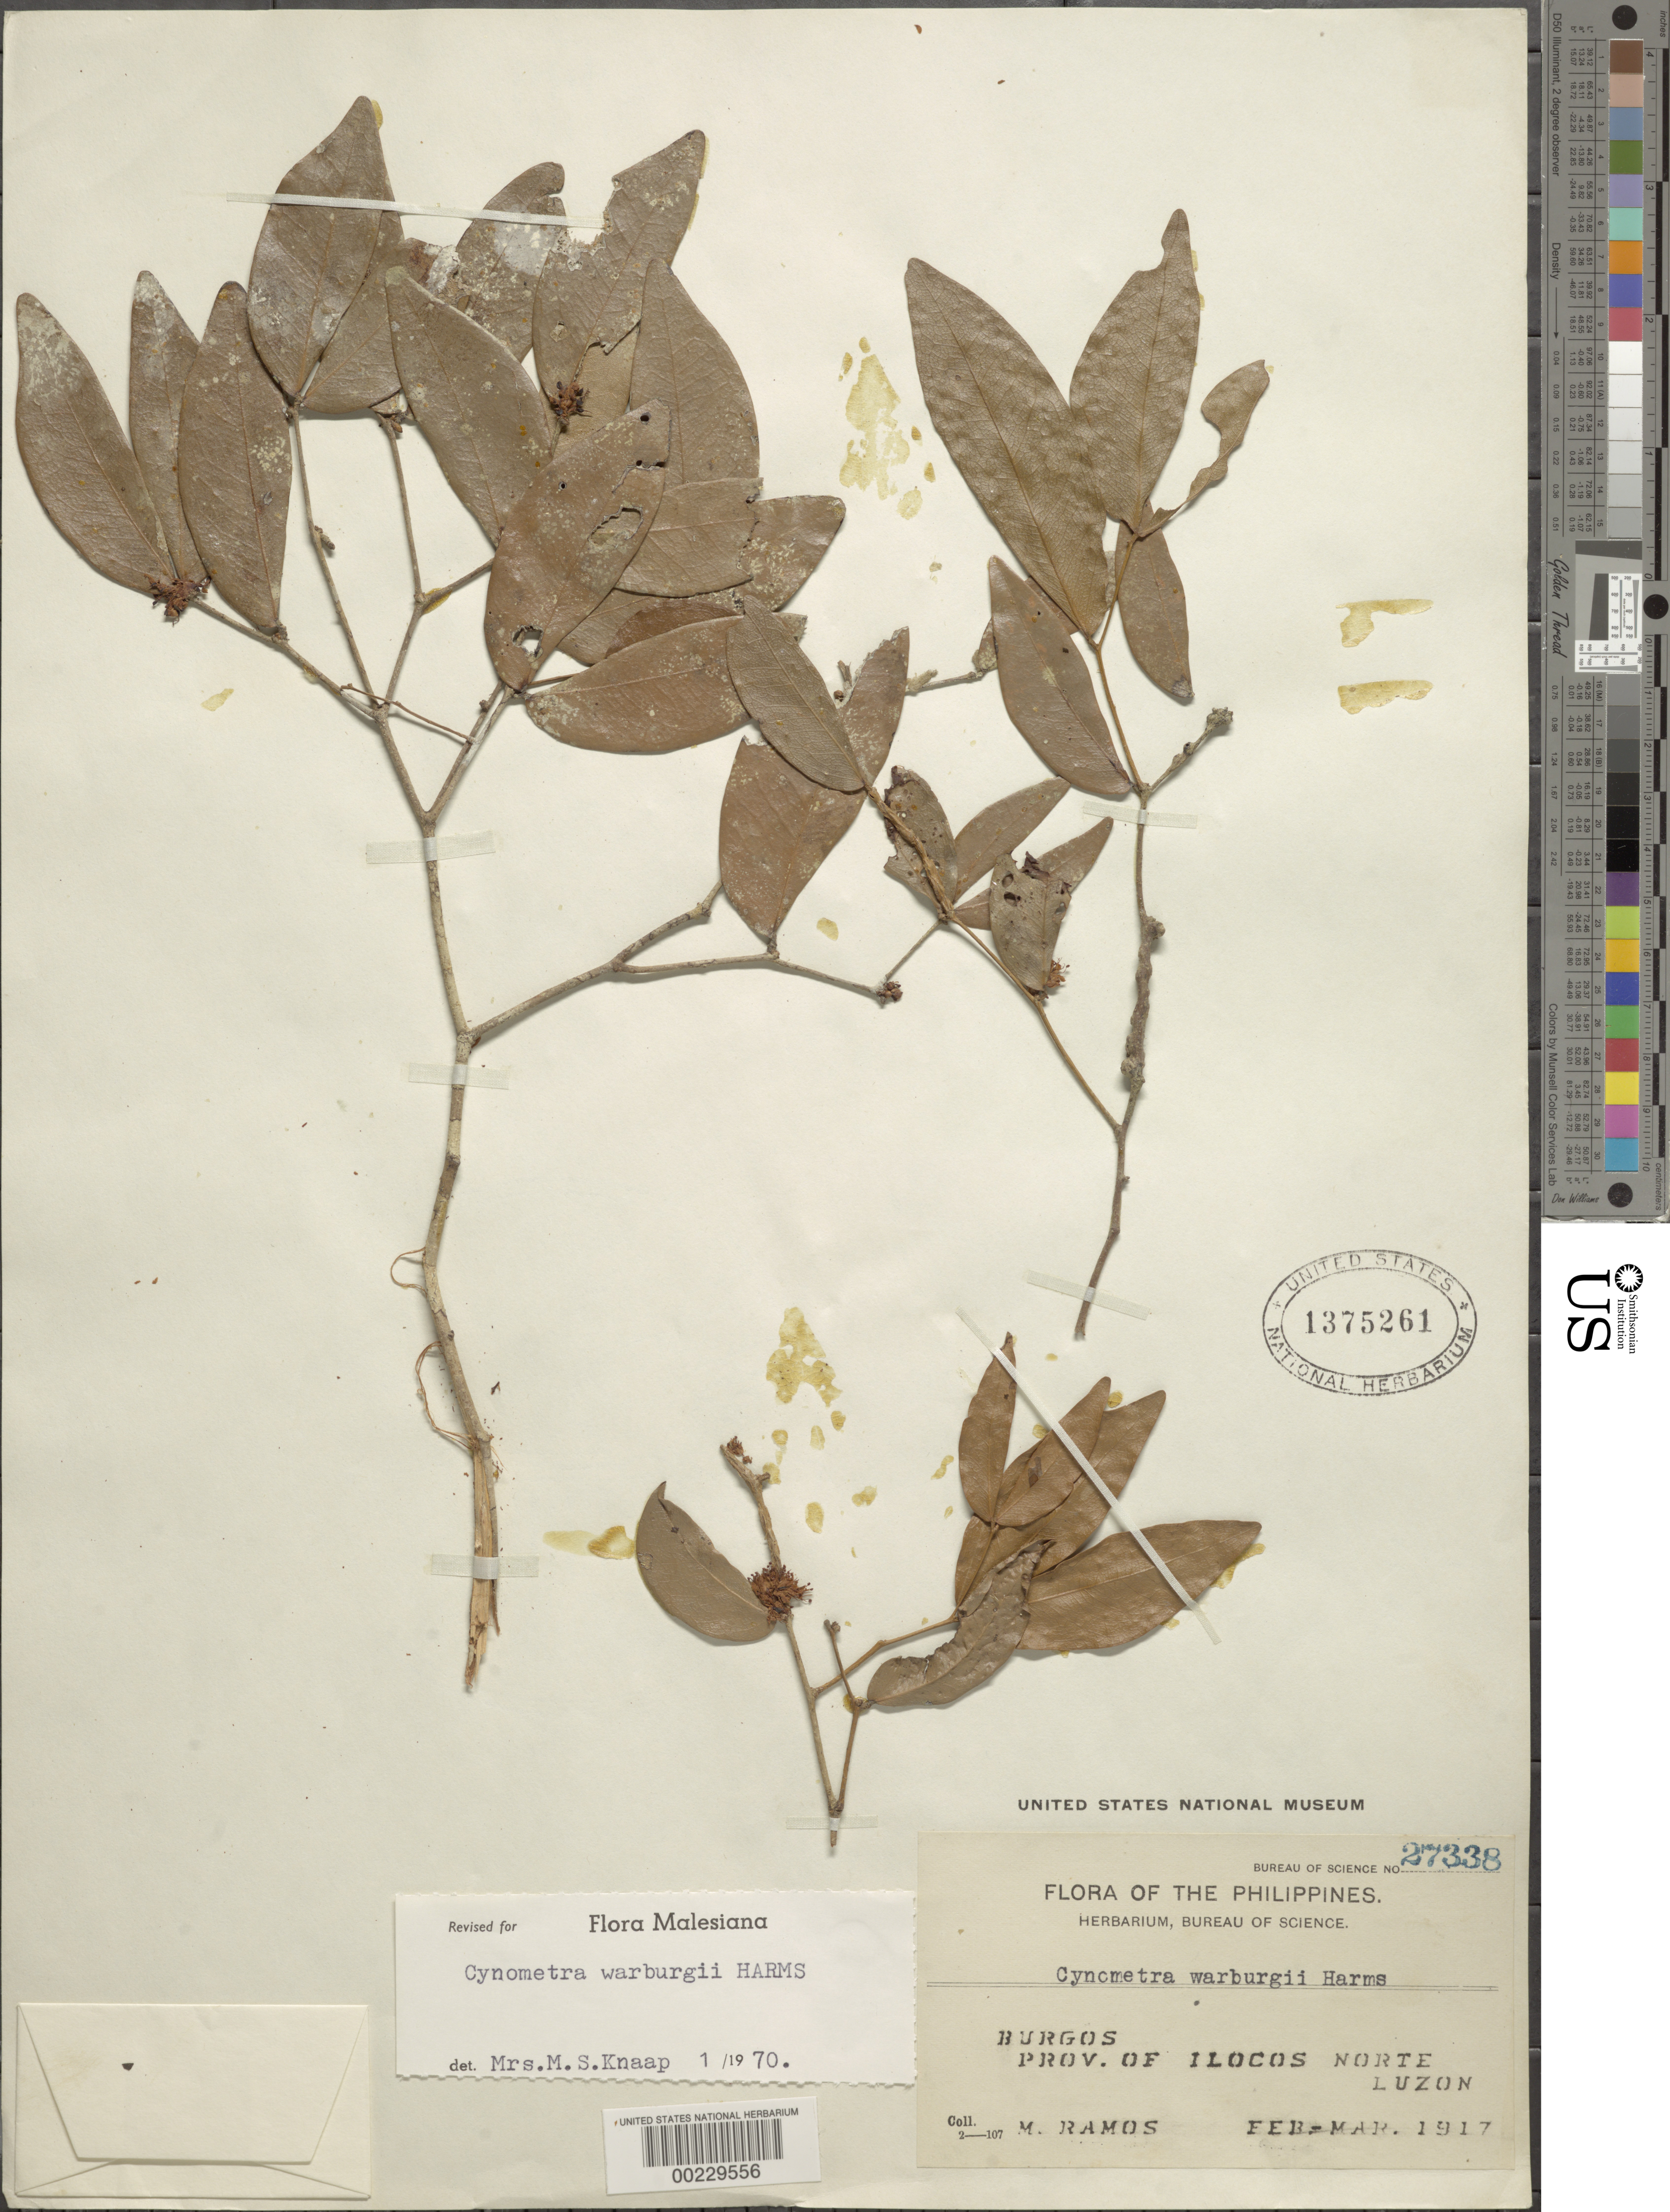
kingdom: Plantae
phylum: Tracheophyta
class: Magnoliopsida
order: Fabales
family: Fabaceae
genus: Cynometra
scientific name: Cynometra warburgii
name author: Harms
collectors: M. Ramos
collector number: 27338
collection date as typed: Feb 1917 to -- Mar 1917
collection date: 1917-02/1917-03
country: Philippines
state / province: Ilocos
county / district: Ilocos Norte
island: Luzon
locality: Burgos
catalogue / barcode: US 1375261